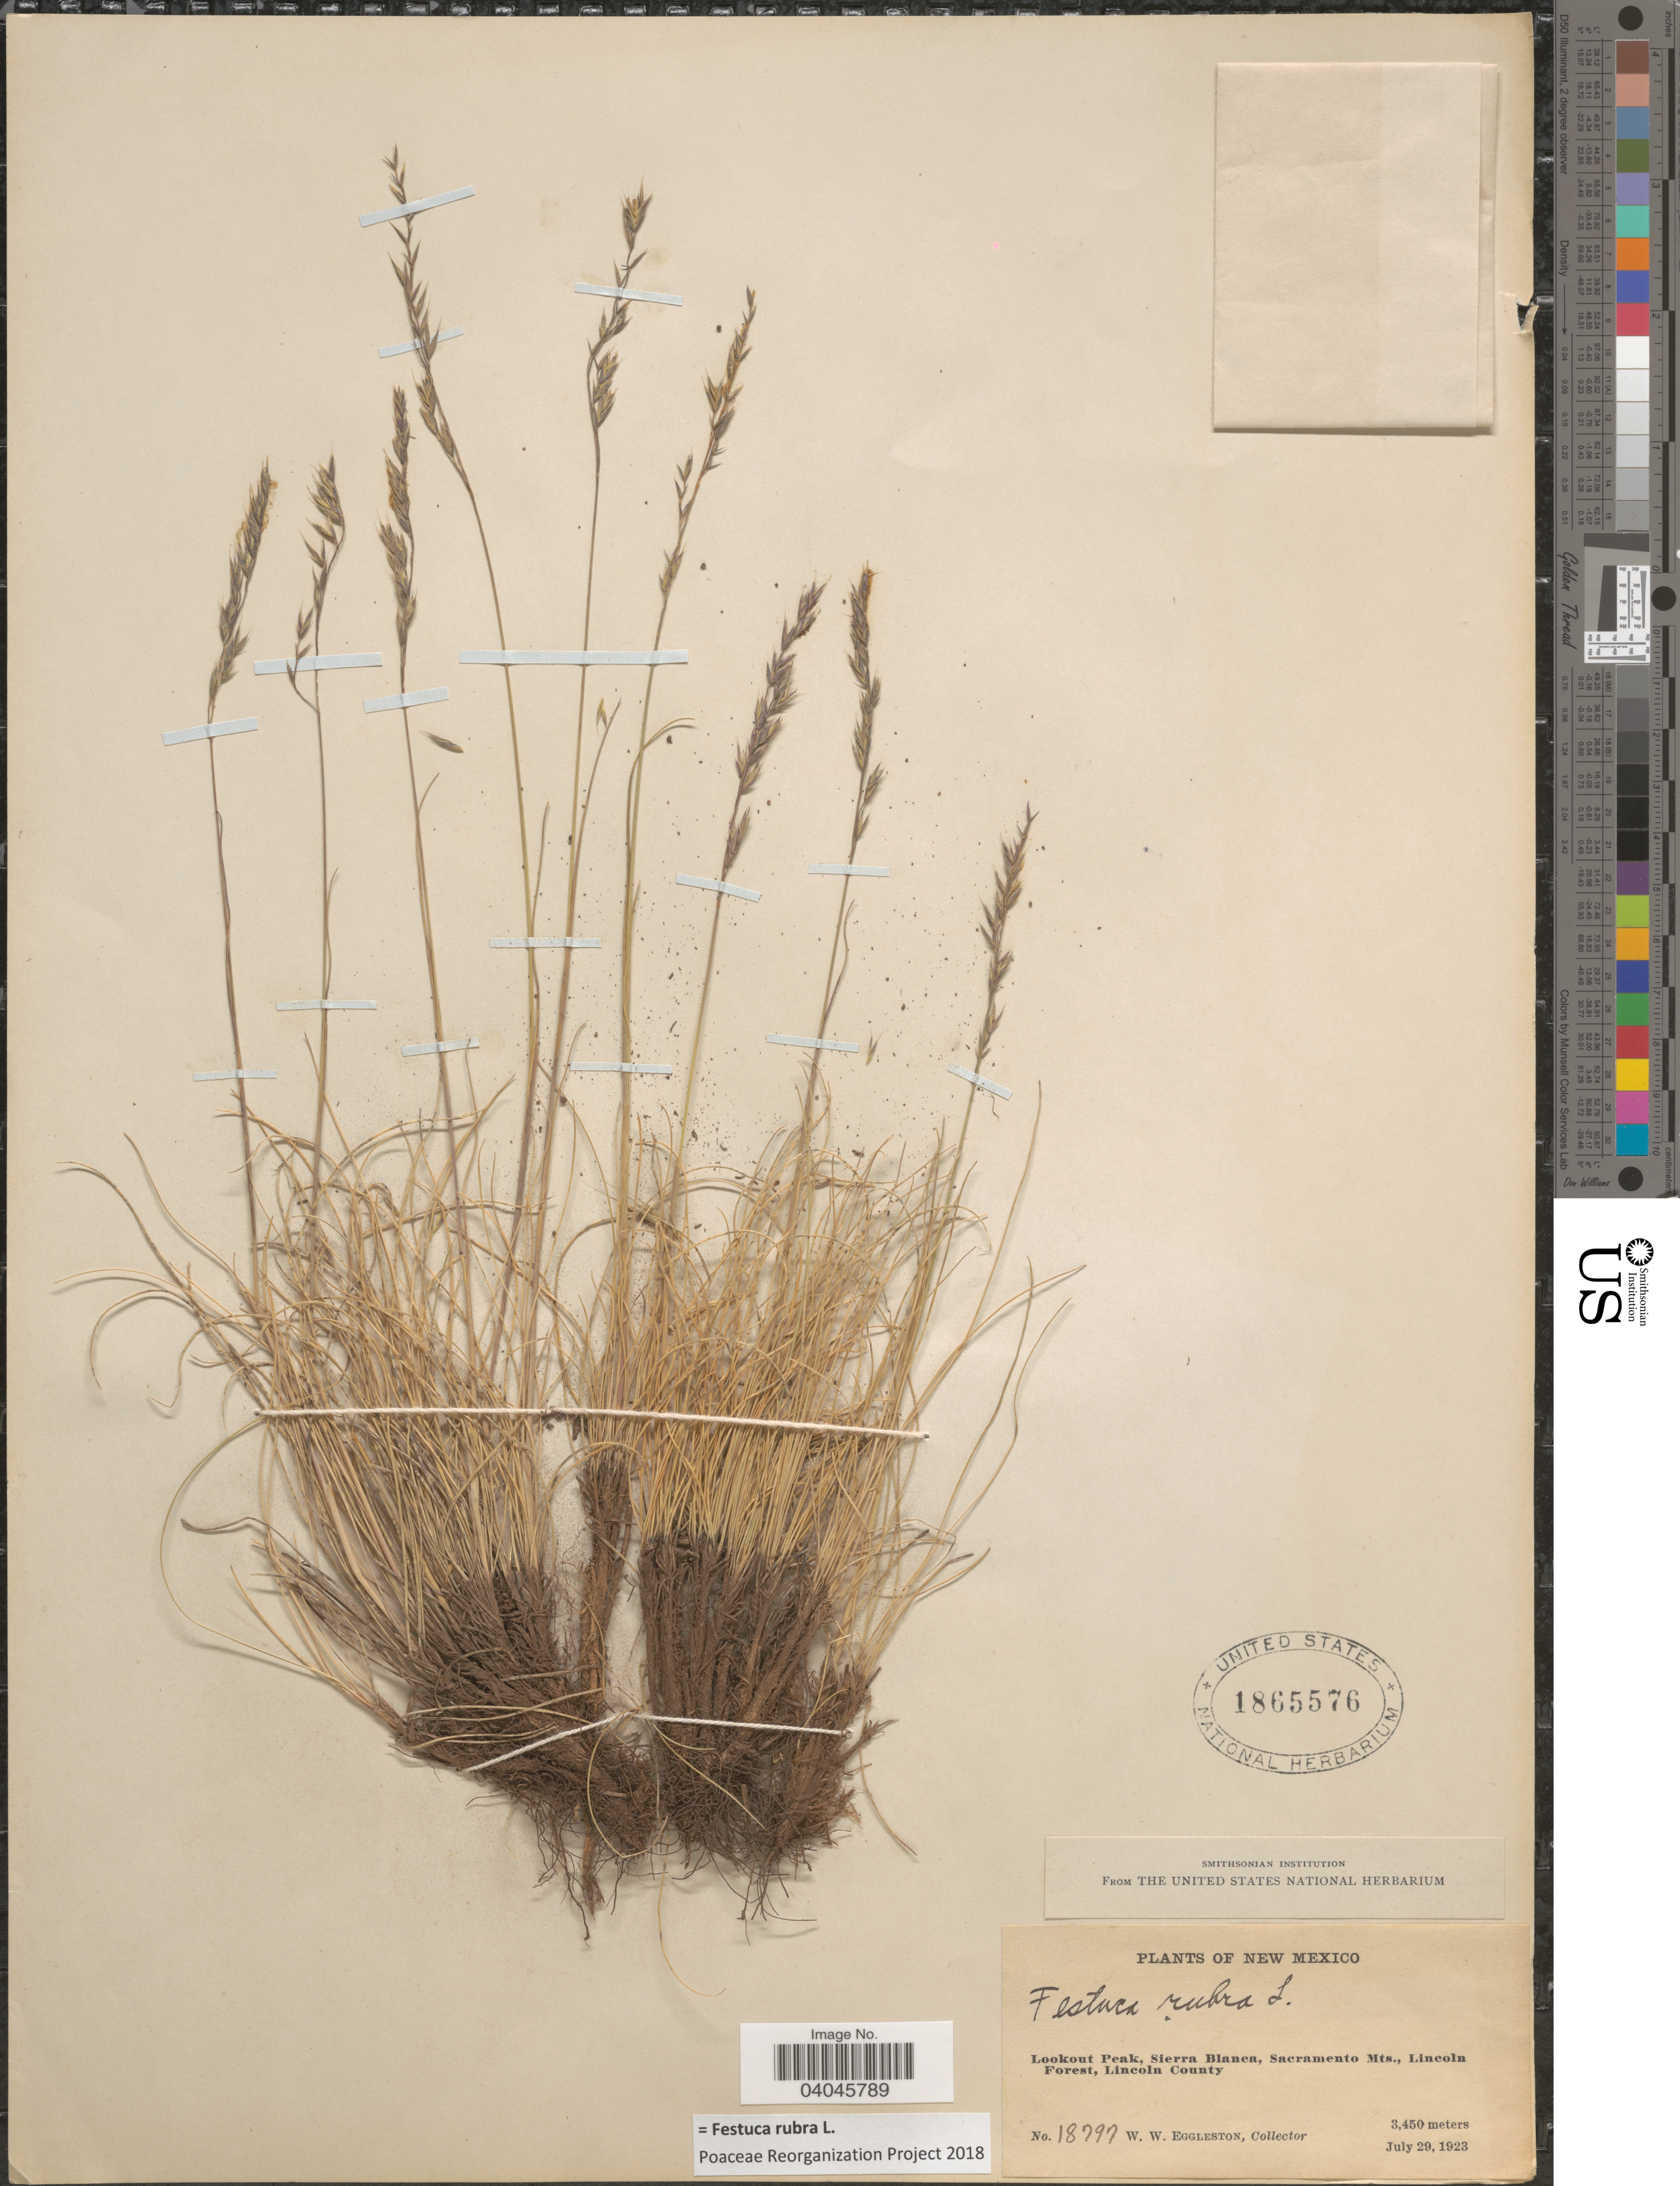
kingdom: Plantae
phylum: Tracheophyta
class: Liliopsida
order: Poales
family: Poaceae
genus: Festuca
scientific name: Festuca rubra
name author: L.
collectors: W. W. Eggleston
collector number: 18797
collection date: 1923-07-29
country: United States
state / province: New Mexico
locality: Lookout Peak, Sierra Blanca, Sacramento Mts., Lincoln Forest, Lincoln County.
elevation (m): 3450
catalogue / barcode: US 1865576